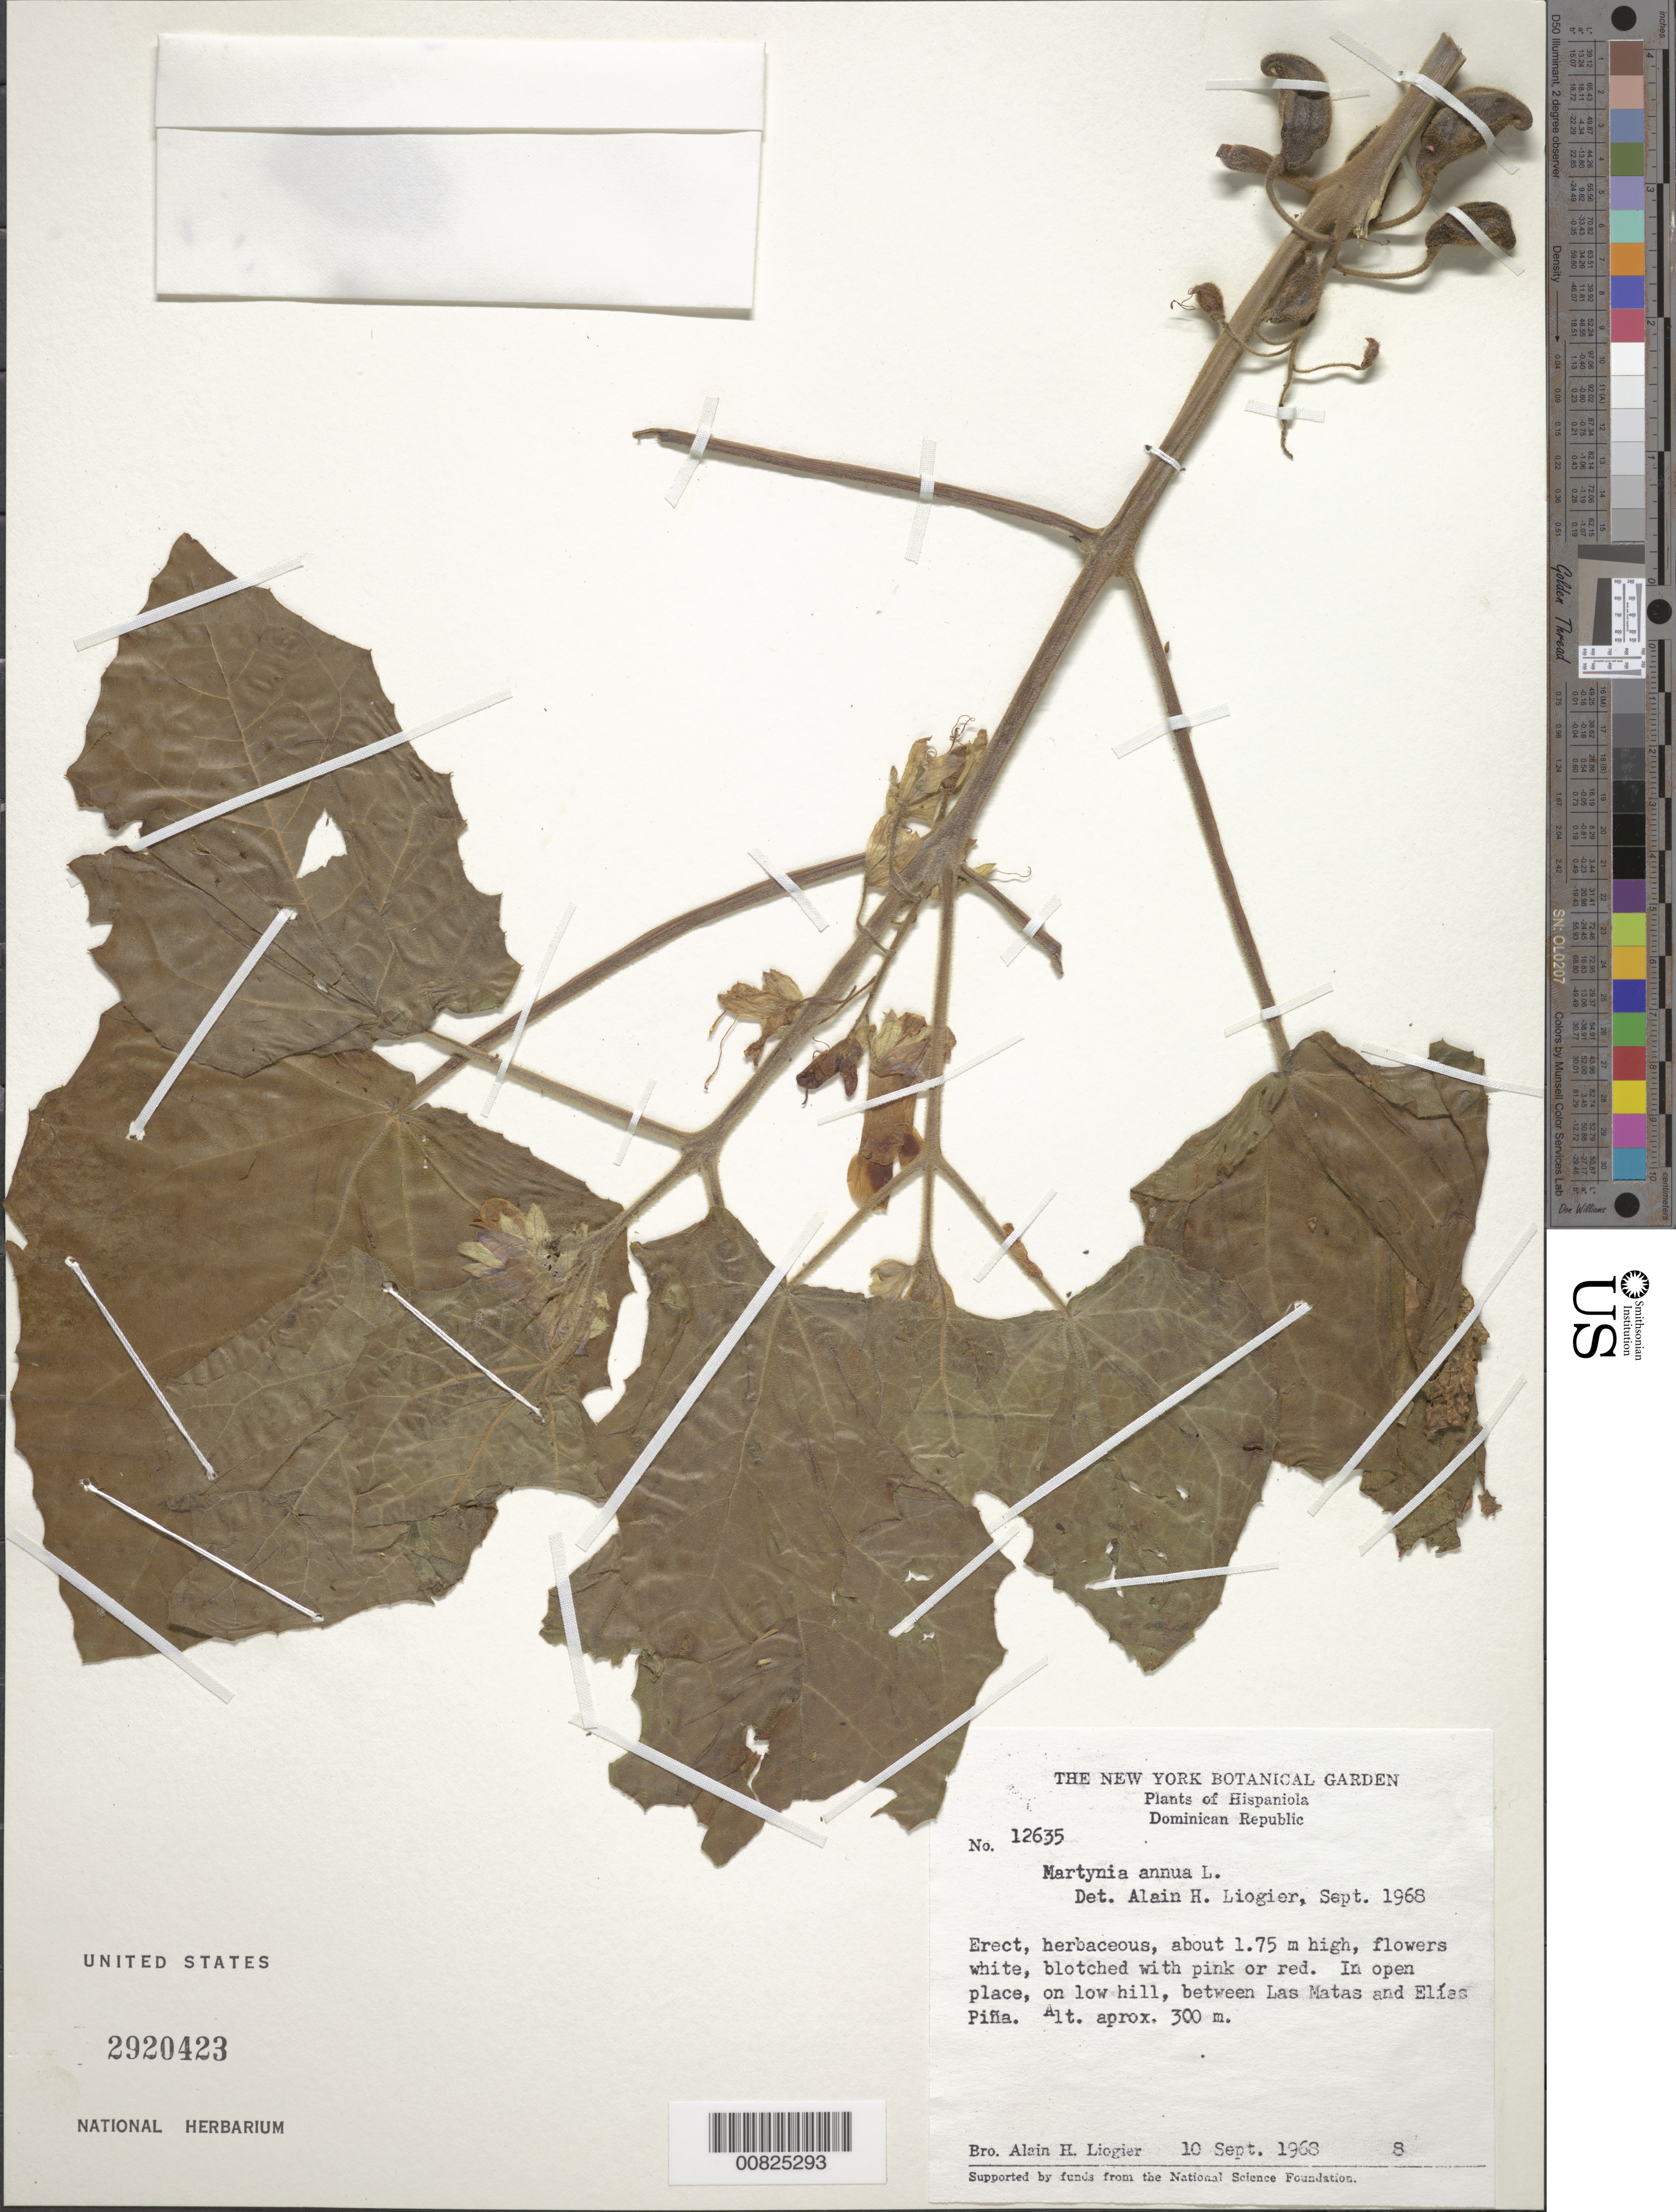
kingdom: Plantae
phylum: Tracheophyta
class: Magnoliopsida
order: Lamiales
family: Martyniaceae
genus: Martynia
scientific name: Martynia annua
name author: L.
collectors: A. H. Liogier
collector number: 12635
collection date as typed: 10 Sep 1968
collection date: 1968-09-10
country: Dominican Republic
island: Hispaniola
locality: Between Las Matas and Elías Piña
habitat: In open place on low hill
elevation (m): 300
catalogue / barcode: US 2920423